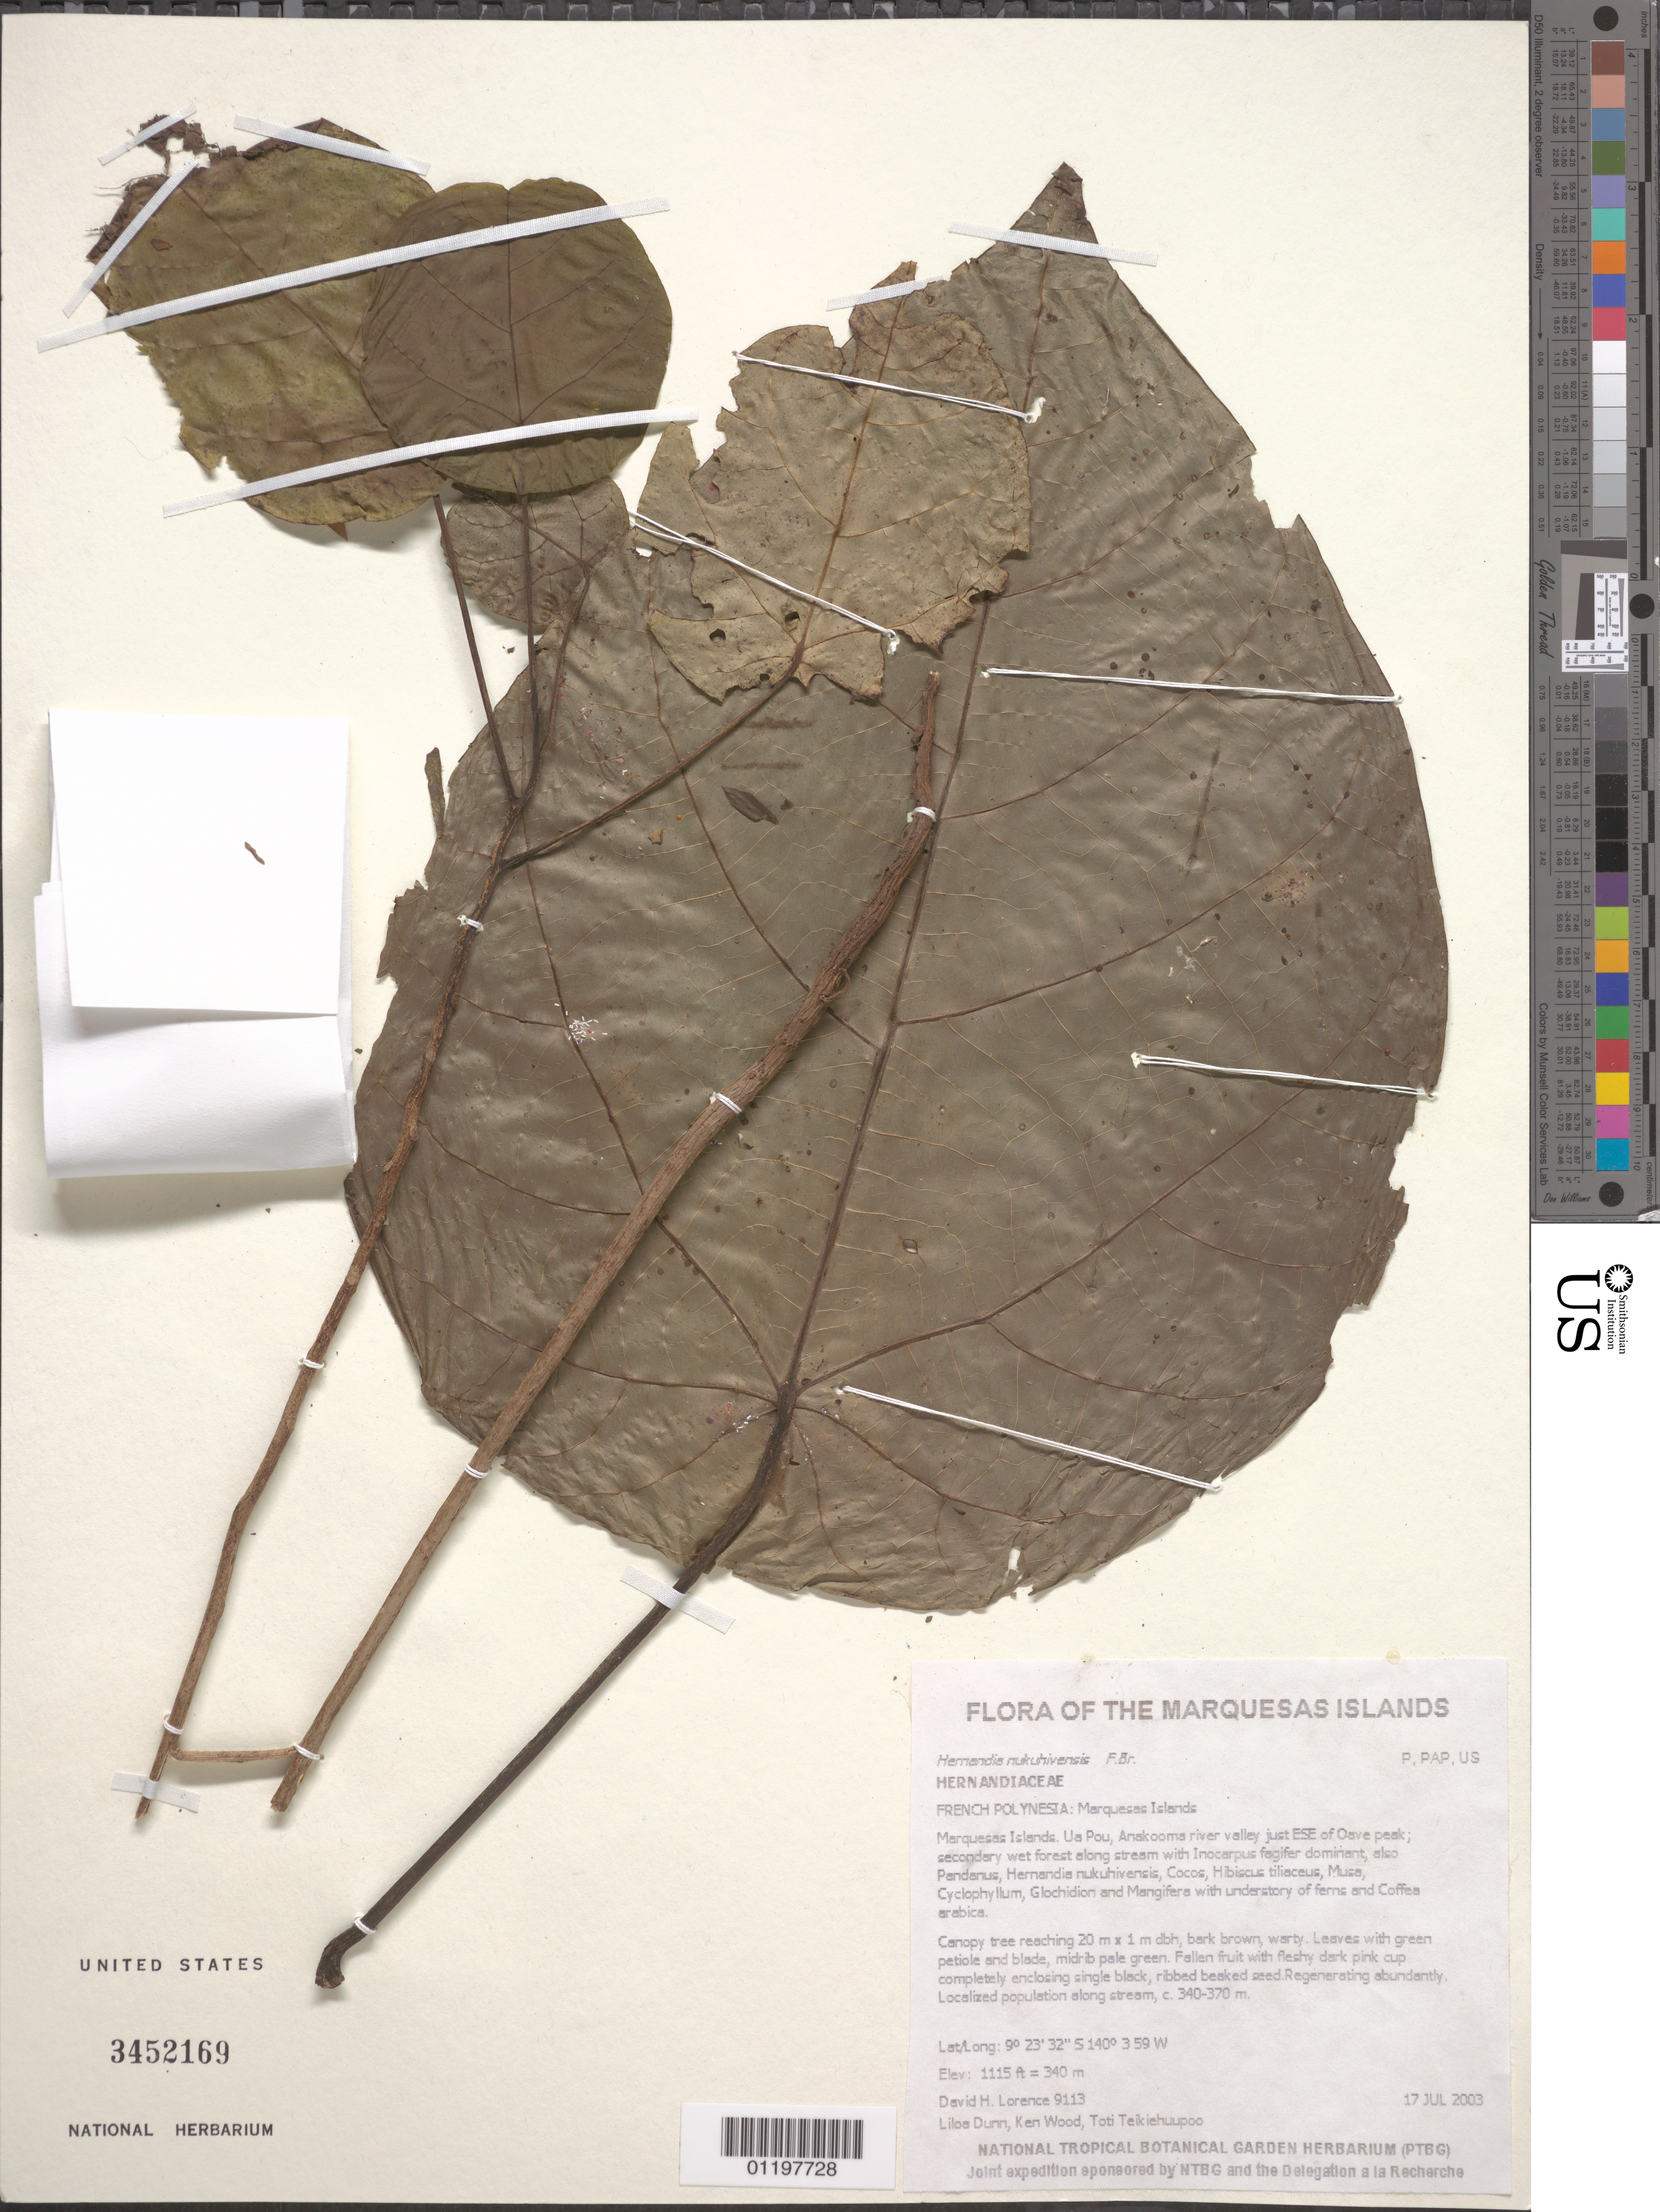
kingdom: Plantae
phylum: Tracheophyta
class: Magnoliopsida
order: Laurales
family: Hernandiaceae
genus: Hernandia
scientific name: Hernandia nukuhivensis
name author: F. Br.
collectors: D. Lorence, L. Dunn, K. R. Wood & T. Teikiehuupoo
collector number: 9113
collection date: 2003-07-17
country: French Polynesia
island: Ua Pou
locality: Anakooma river valley, just ESE of Oave peak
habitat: Secondary wet forest along stream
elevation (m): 340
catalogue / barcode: US 3452169